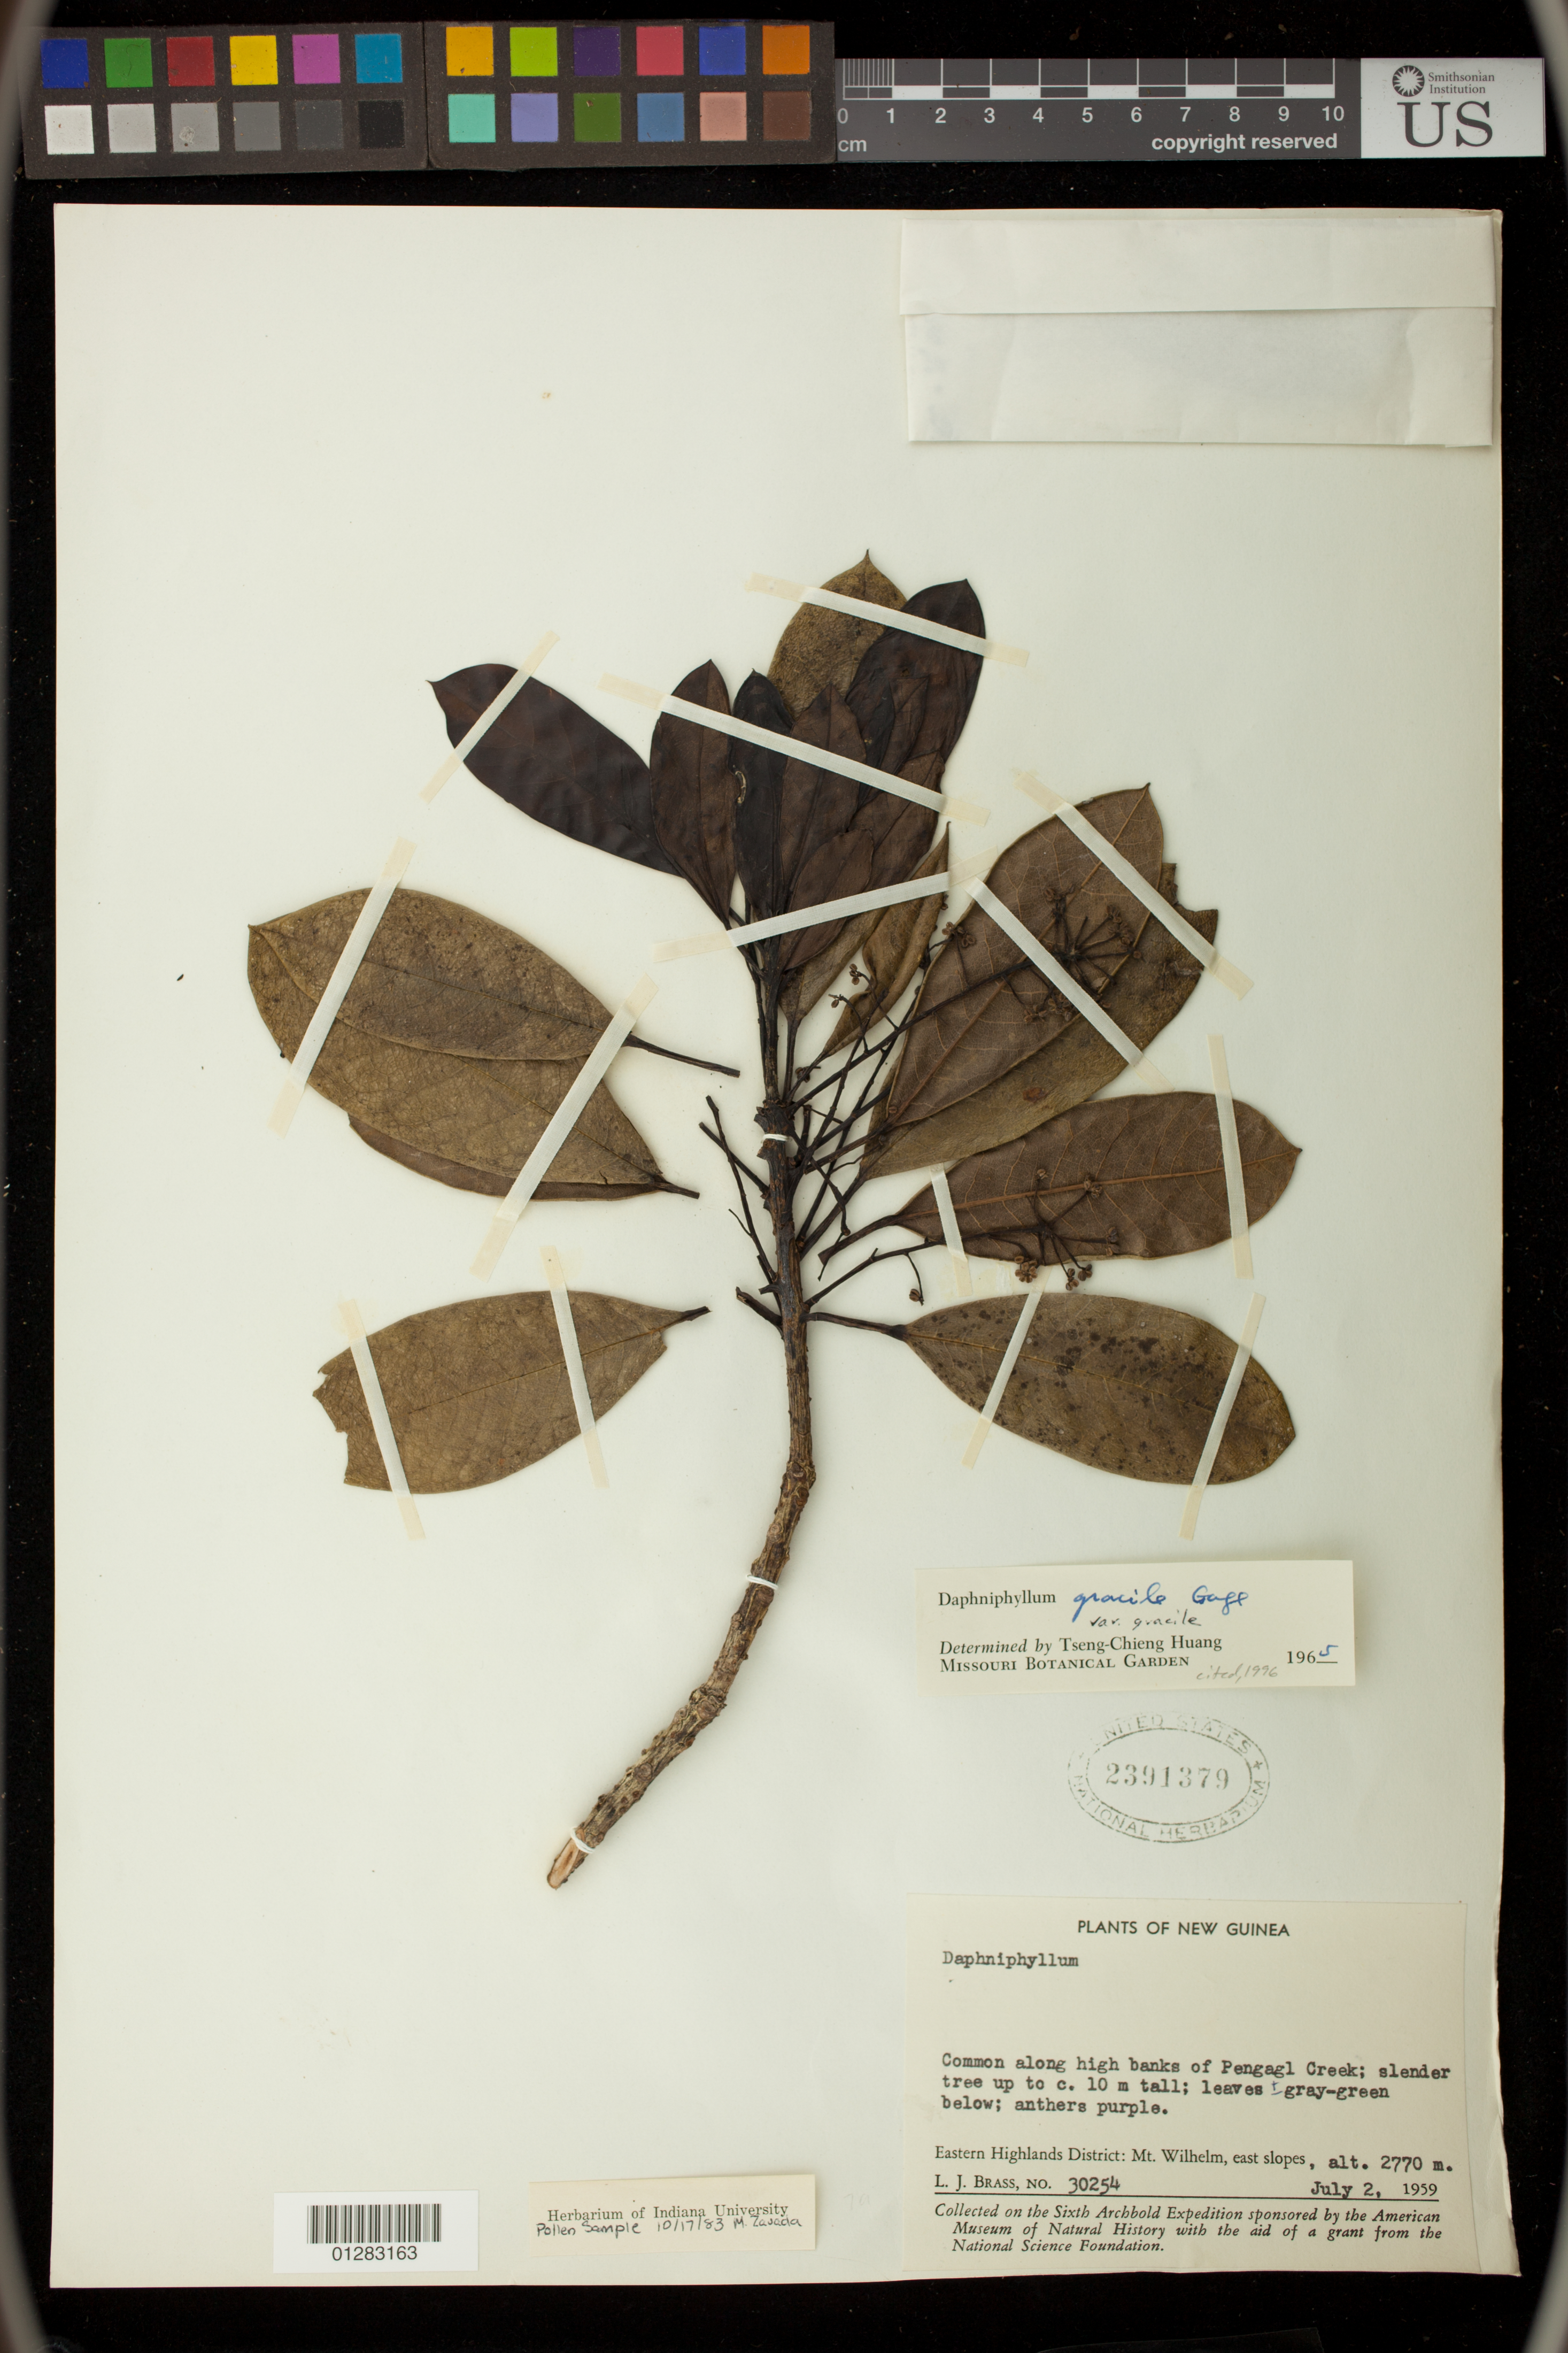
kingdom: Plantae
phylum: Tracheophyta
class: Magnoliopsida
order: Saxifragales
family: Daphniphyllaceae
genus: Daphniphyllum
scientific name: Daphniphyllum gracile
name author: Gage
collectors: L. J. Brass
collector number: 30254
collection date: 1959-07-02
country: Papua New Guinea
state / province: Eastern Highlands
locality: Banks of Pengagl Creek, east slopes, Mt. Wilhelm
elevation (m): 844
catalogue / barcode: US 2391379